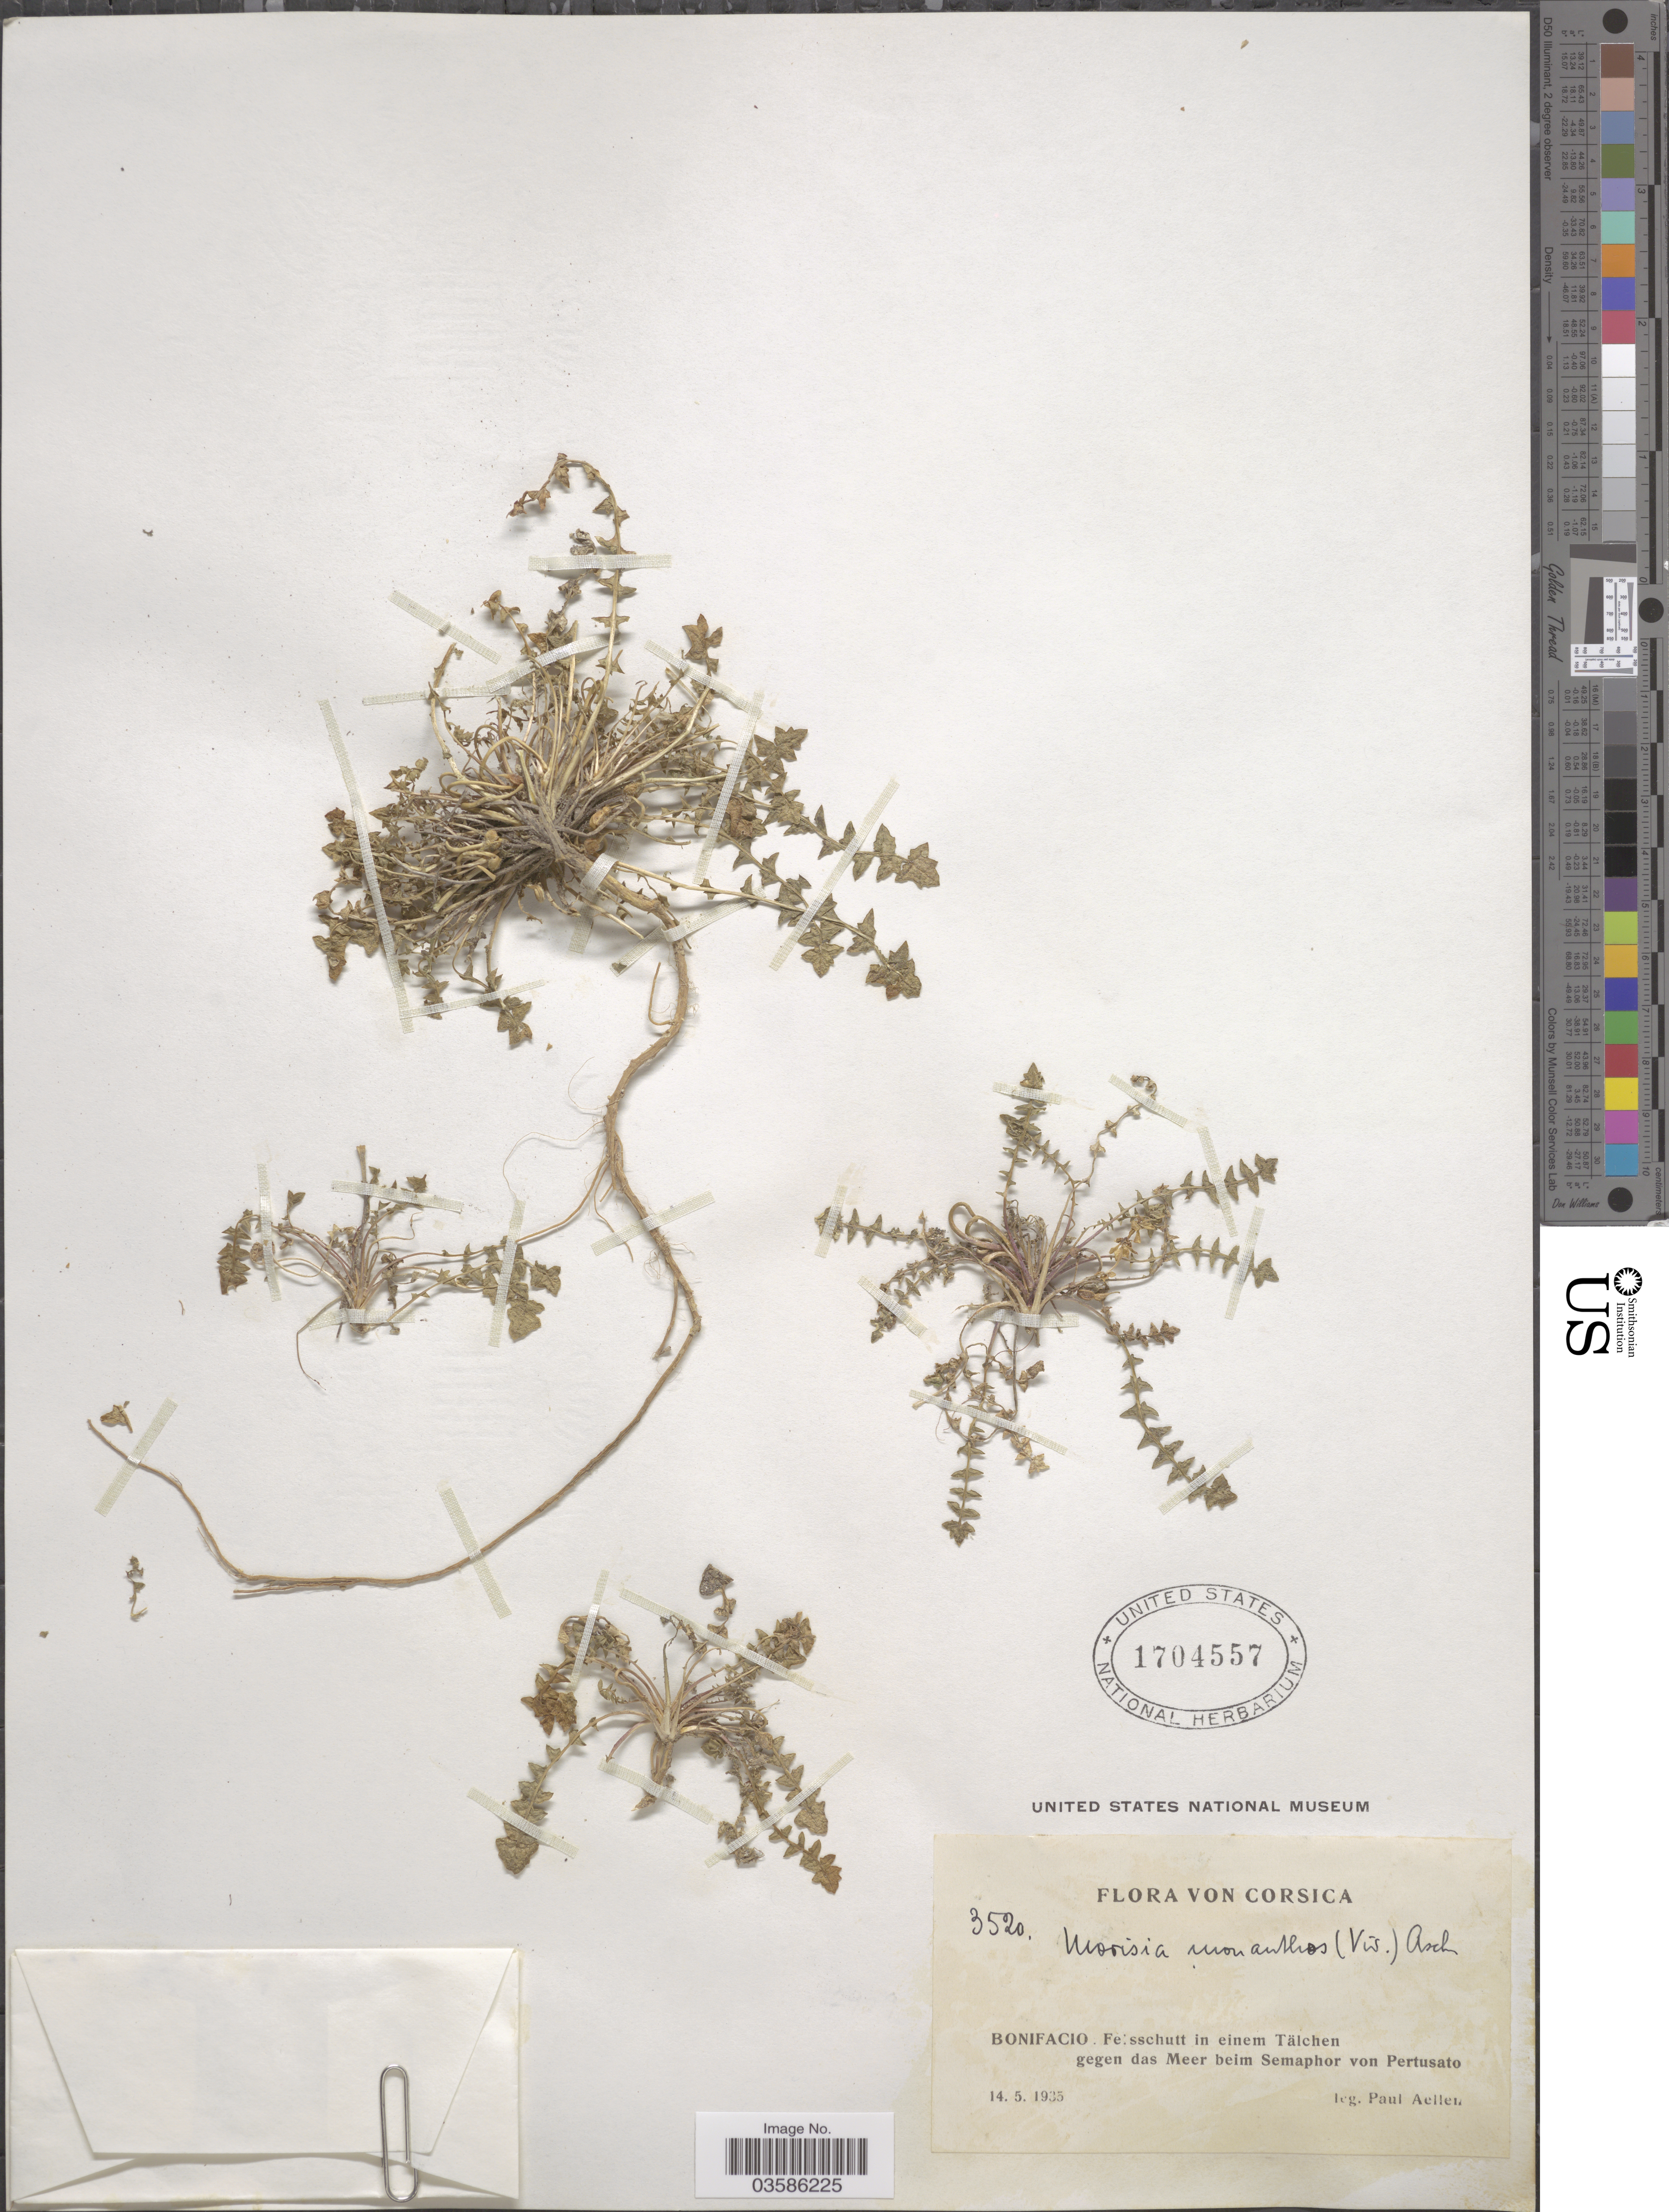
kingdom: Plantae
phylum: Tracheophyta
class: Magnoliopsida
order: Brassicales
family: Brassicaceae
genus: Morisia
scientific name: Morisia monanthos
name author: (Viv.) Asch.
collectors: P. Aellen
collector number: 3520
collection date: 1935-05-14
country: France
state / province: Corsica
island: Corse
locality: Bonifacio Felsschutt in einem Tälchen gegen das Meer beim Semaphor von Pertusato.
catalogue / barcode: US 1704557